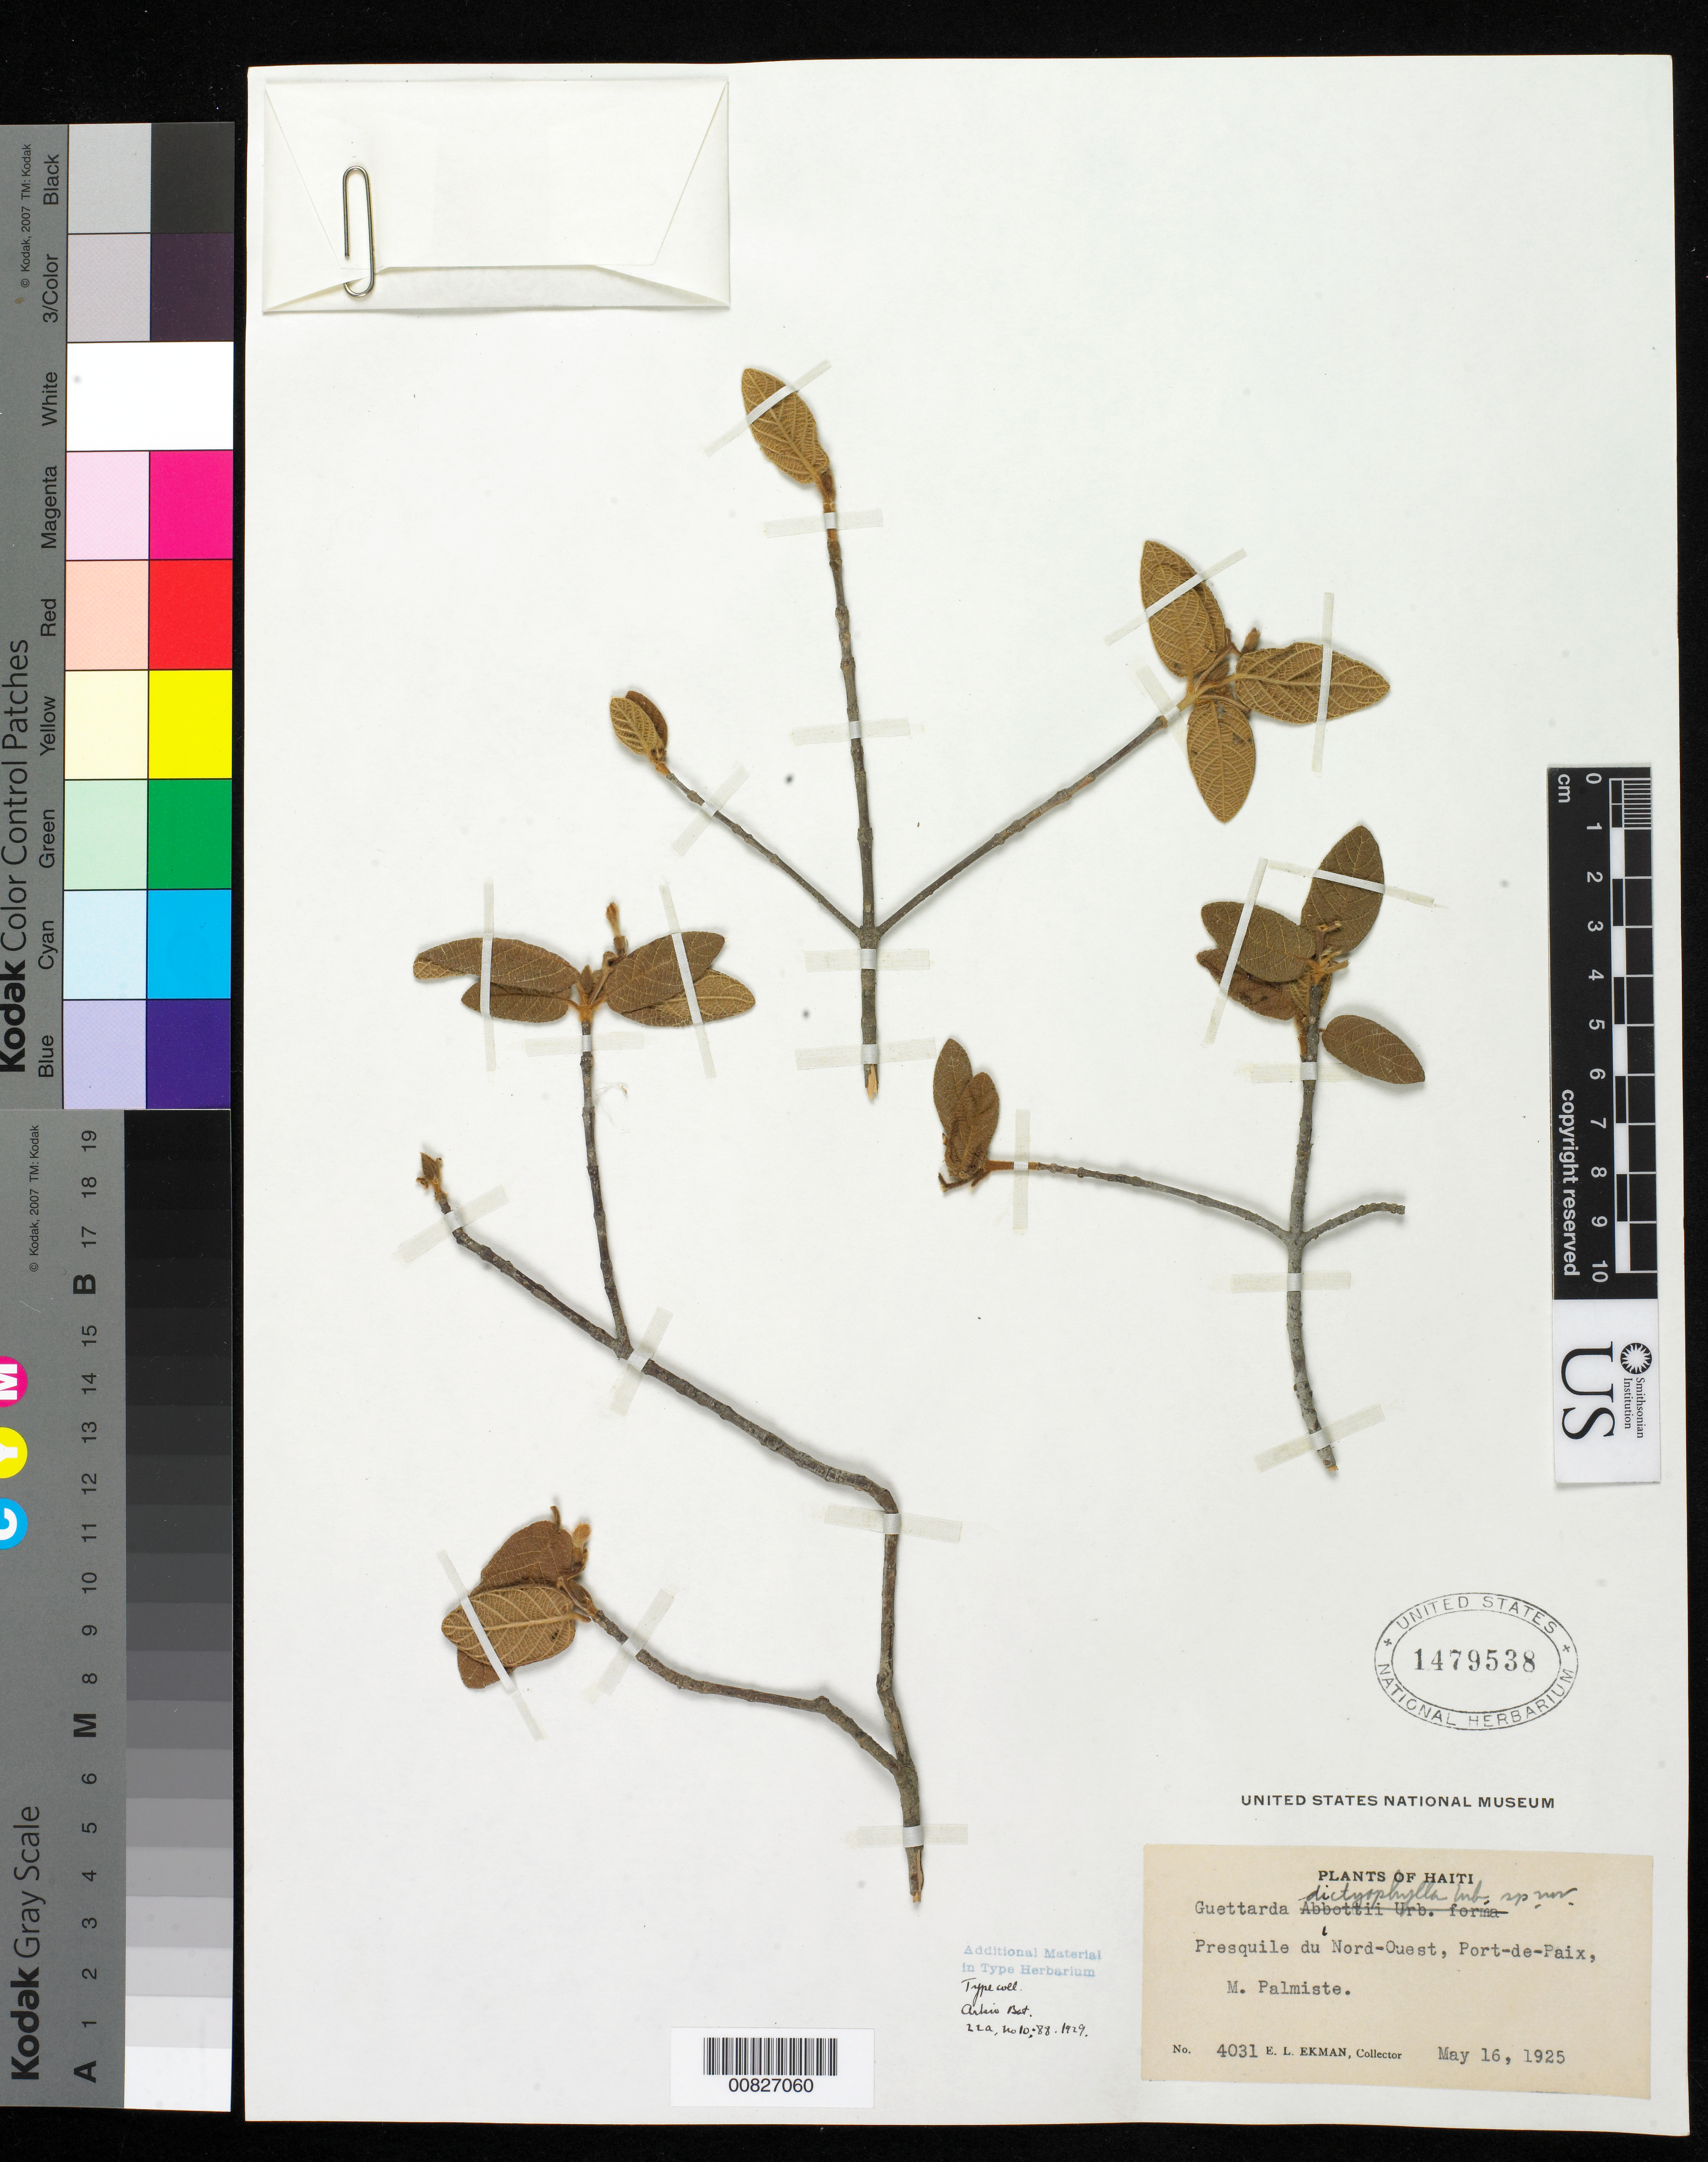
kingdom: Plantae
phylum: Tracheophyta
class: Magnoliopsida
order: Gentianales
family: Rubiaceae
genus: Guettarda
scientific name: Guettarda dictyophylla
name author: Urb.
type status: Isotype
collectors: E. L. Ekman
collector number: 4031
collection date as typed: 16 May 1925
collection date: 1925-05-16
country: Haiti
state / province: Nord-Óuest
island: Hispaniola Island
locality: Presquile du Nord-Ouest, Port-de-Paix, M. Palmiste.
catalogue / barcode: US 1479538